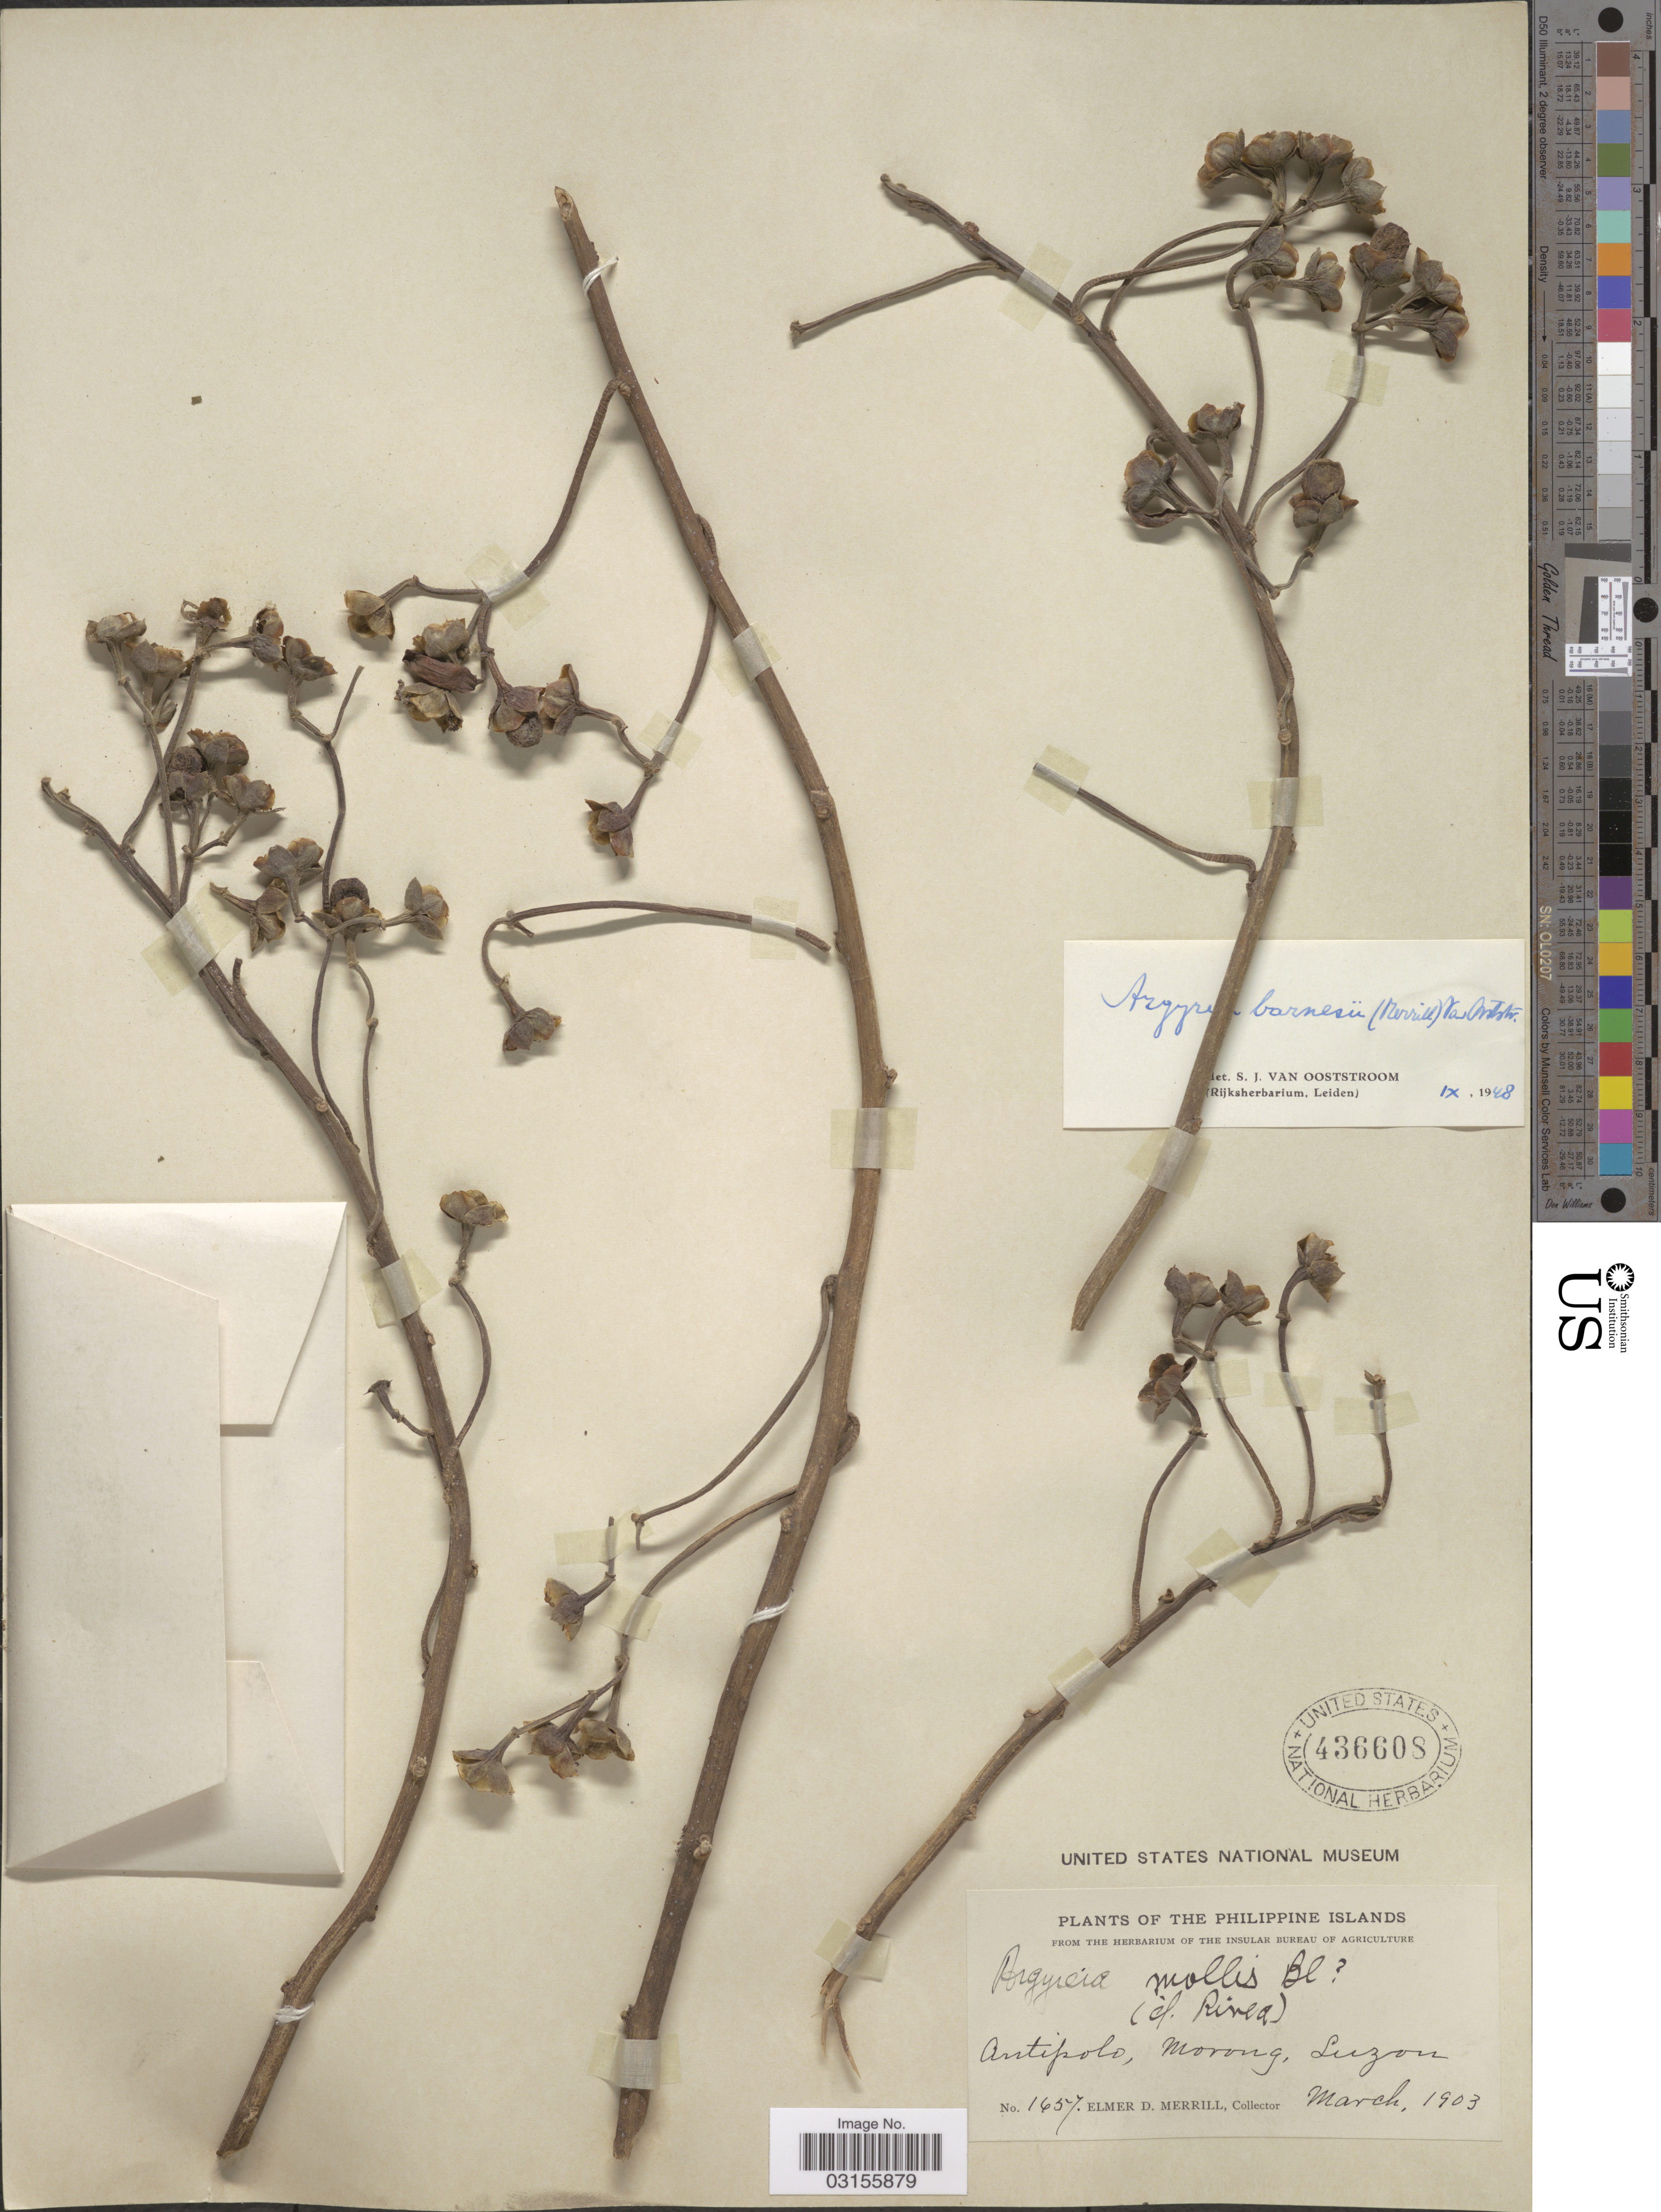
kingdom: Plantae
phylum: Tracheophyta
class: Magnoliopsida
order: Solanales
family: Convolvulaceae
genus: Argyreia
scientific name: Argyreia barnesii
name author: Ooststr.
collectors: E. D. Merrill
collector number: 1657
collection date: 1903-03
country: Philippines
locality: Antipolo, Morong, Luzon.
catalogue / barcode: US 436608